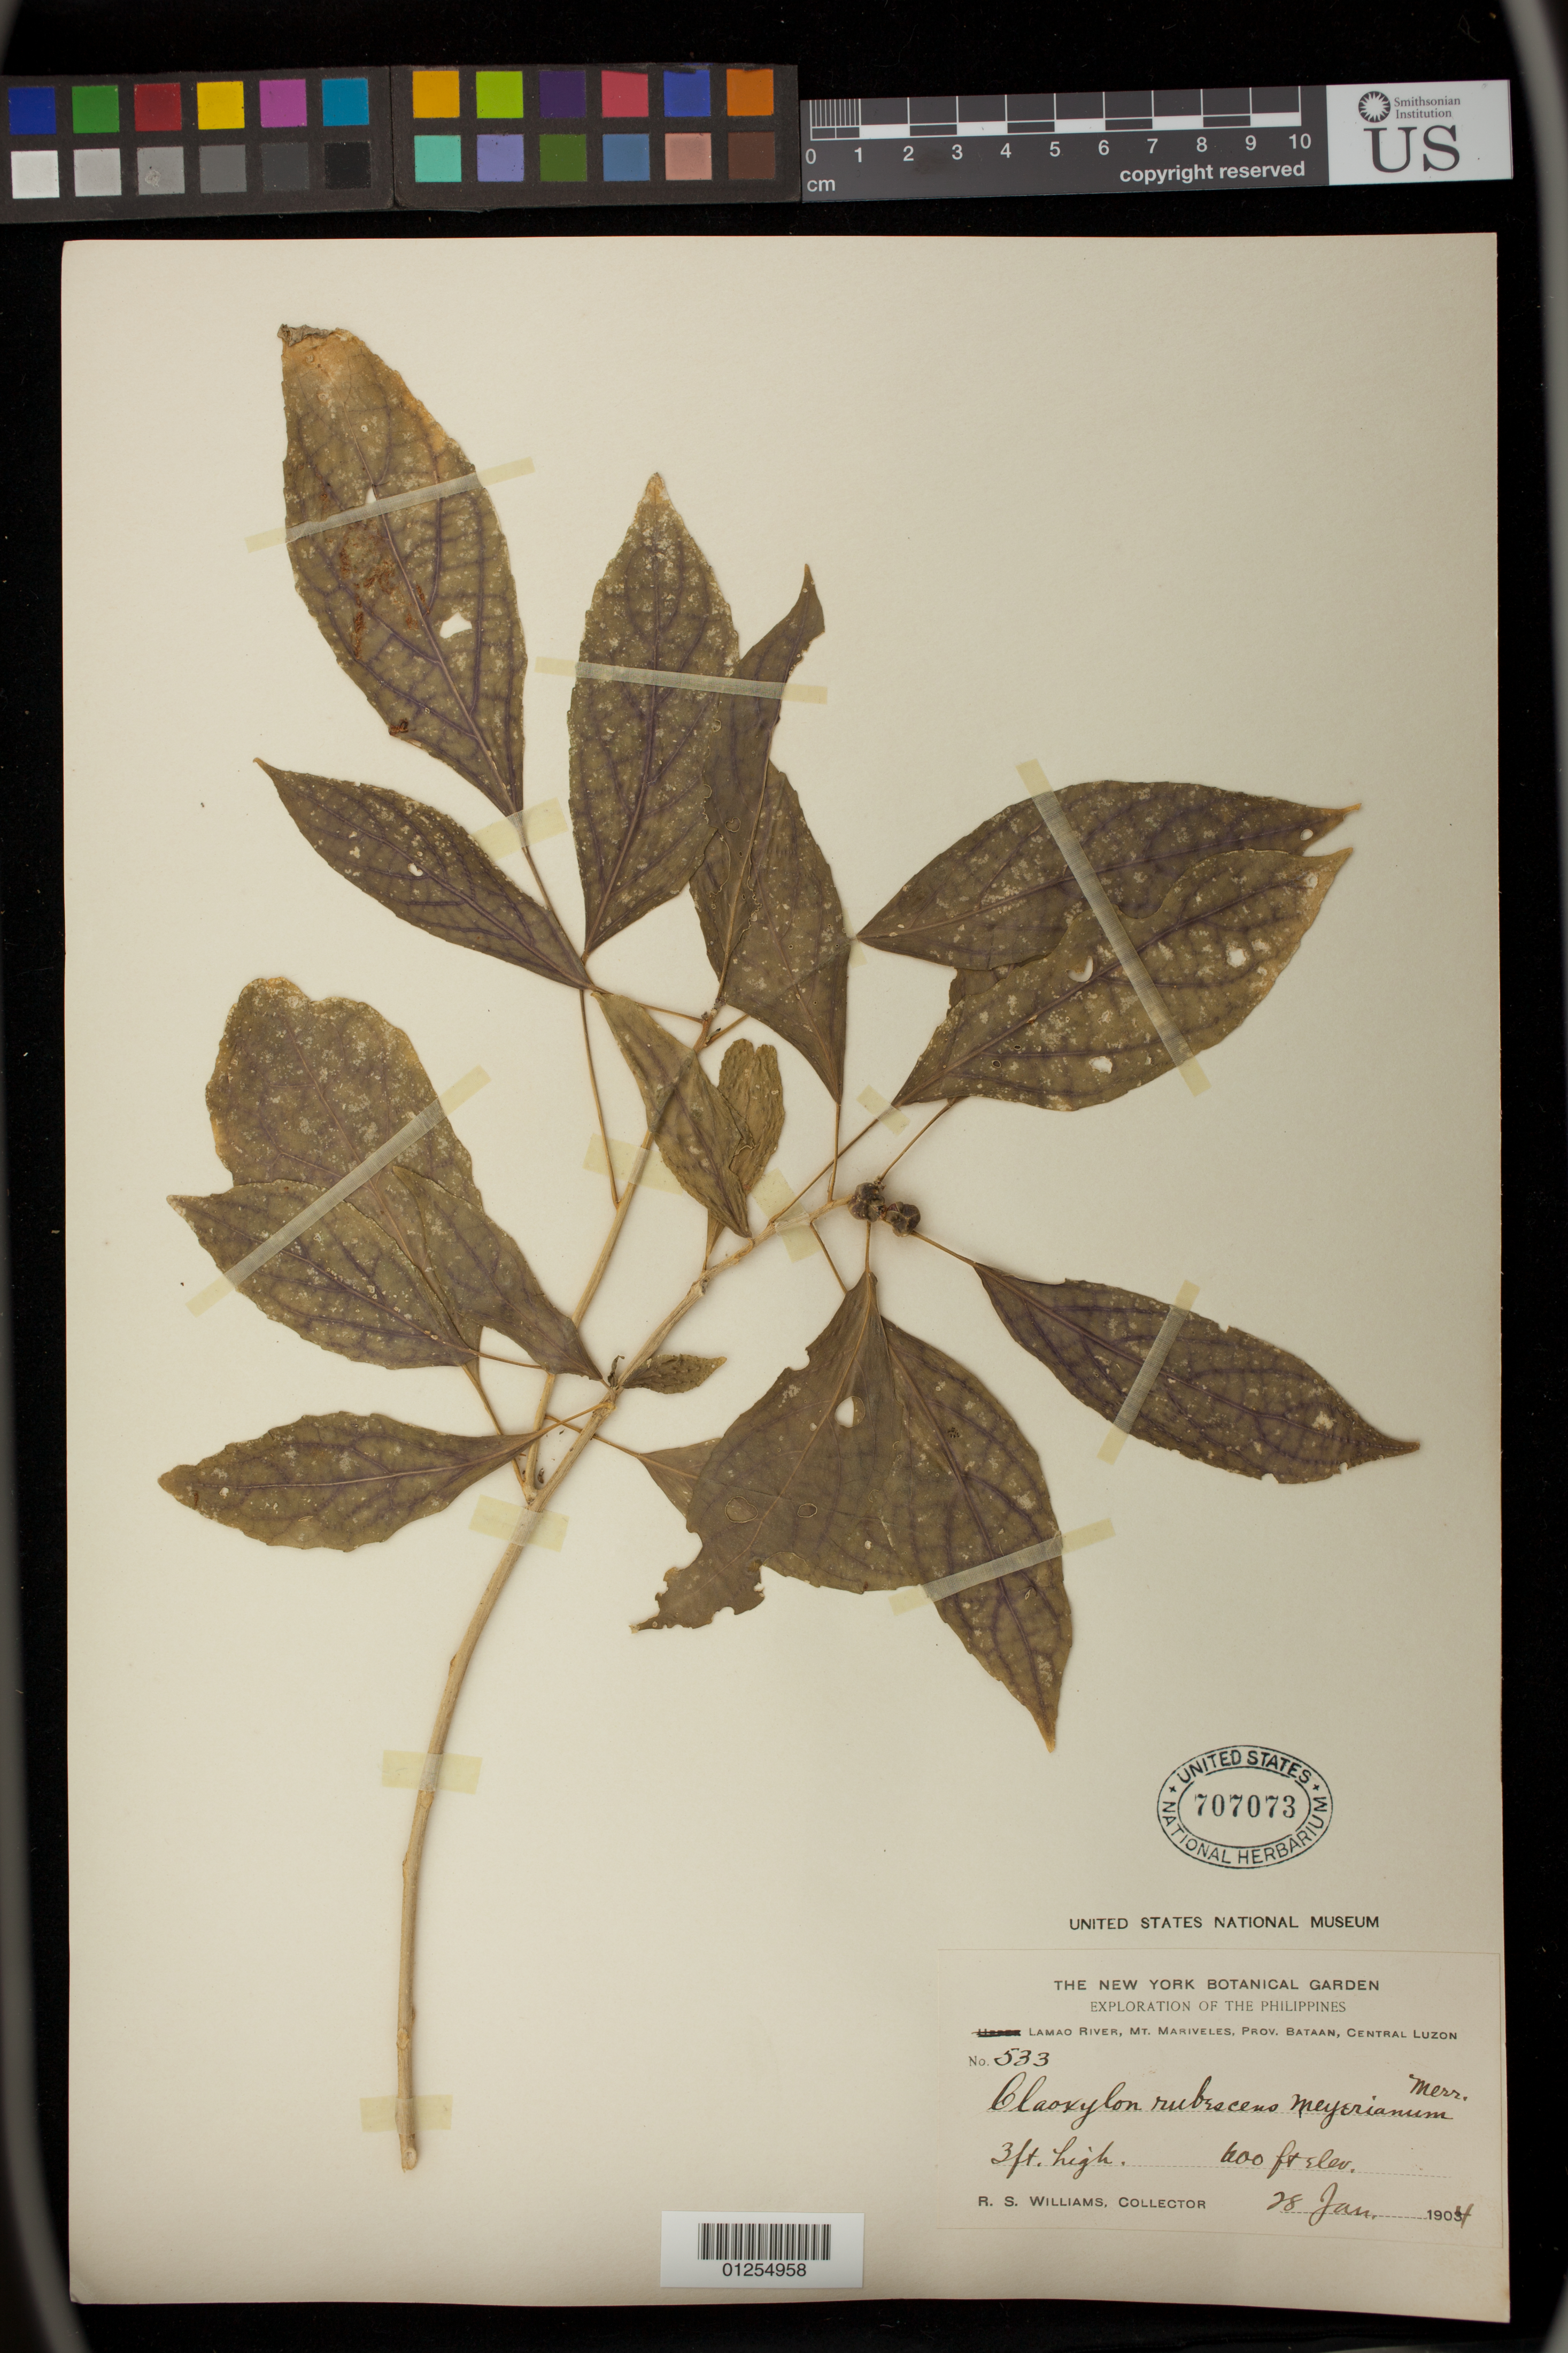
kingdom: Plantae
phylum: Tracheophyta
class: Magnoliopsida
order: Malpighiales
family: Euphorbiaceae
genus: Claoxylon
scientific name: Claoxylon rebescens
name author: Miq.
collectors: R. S. Williams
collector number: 533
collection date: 1904-01-28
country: Philippines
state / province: Central Luzon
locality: Lamao River, Mt. Mariveles. Bataan.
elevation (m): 183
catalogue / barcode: US 707073